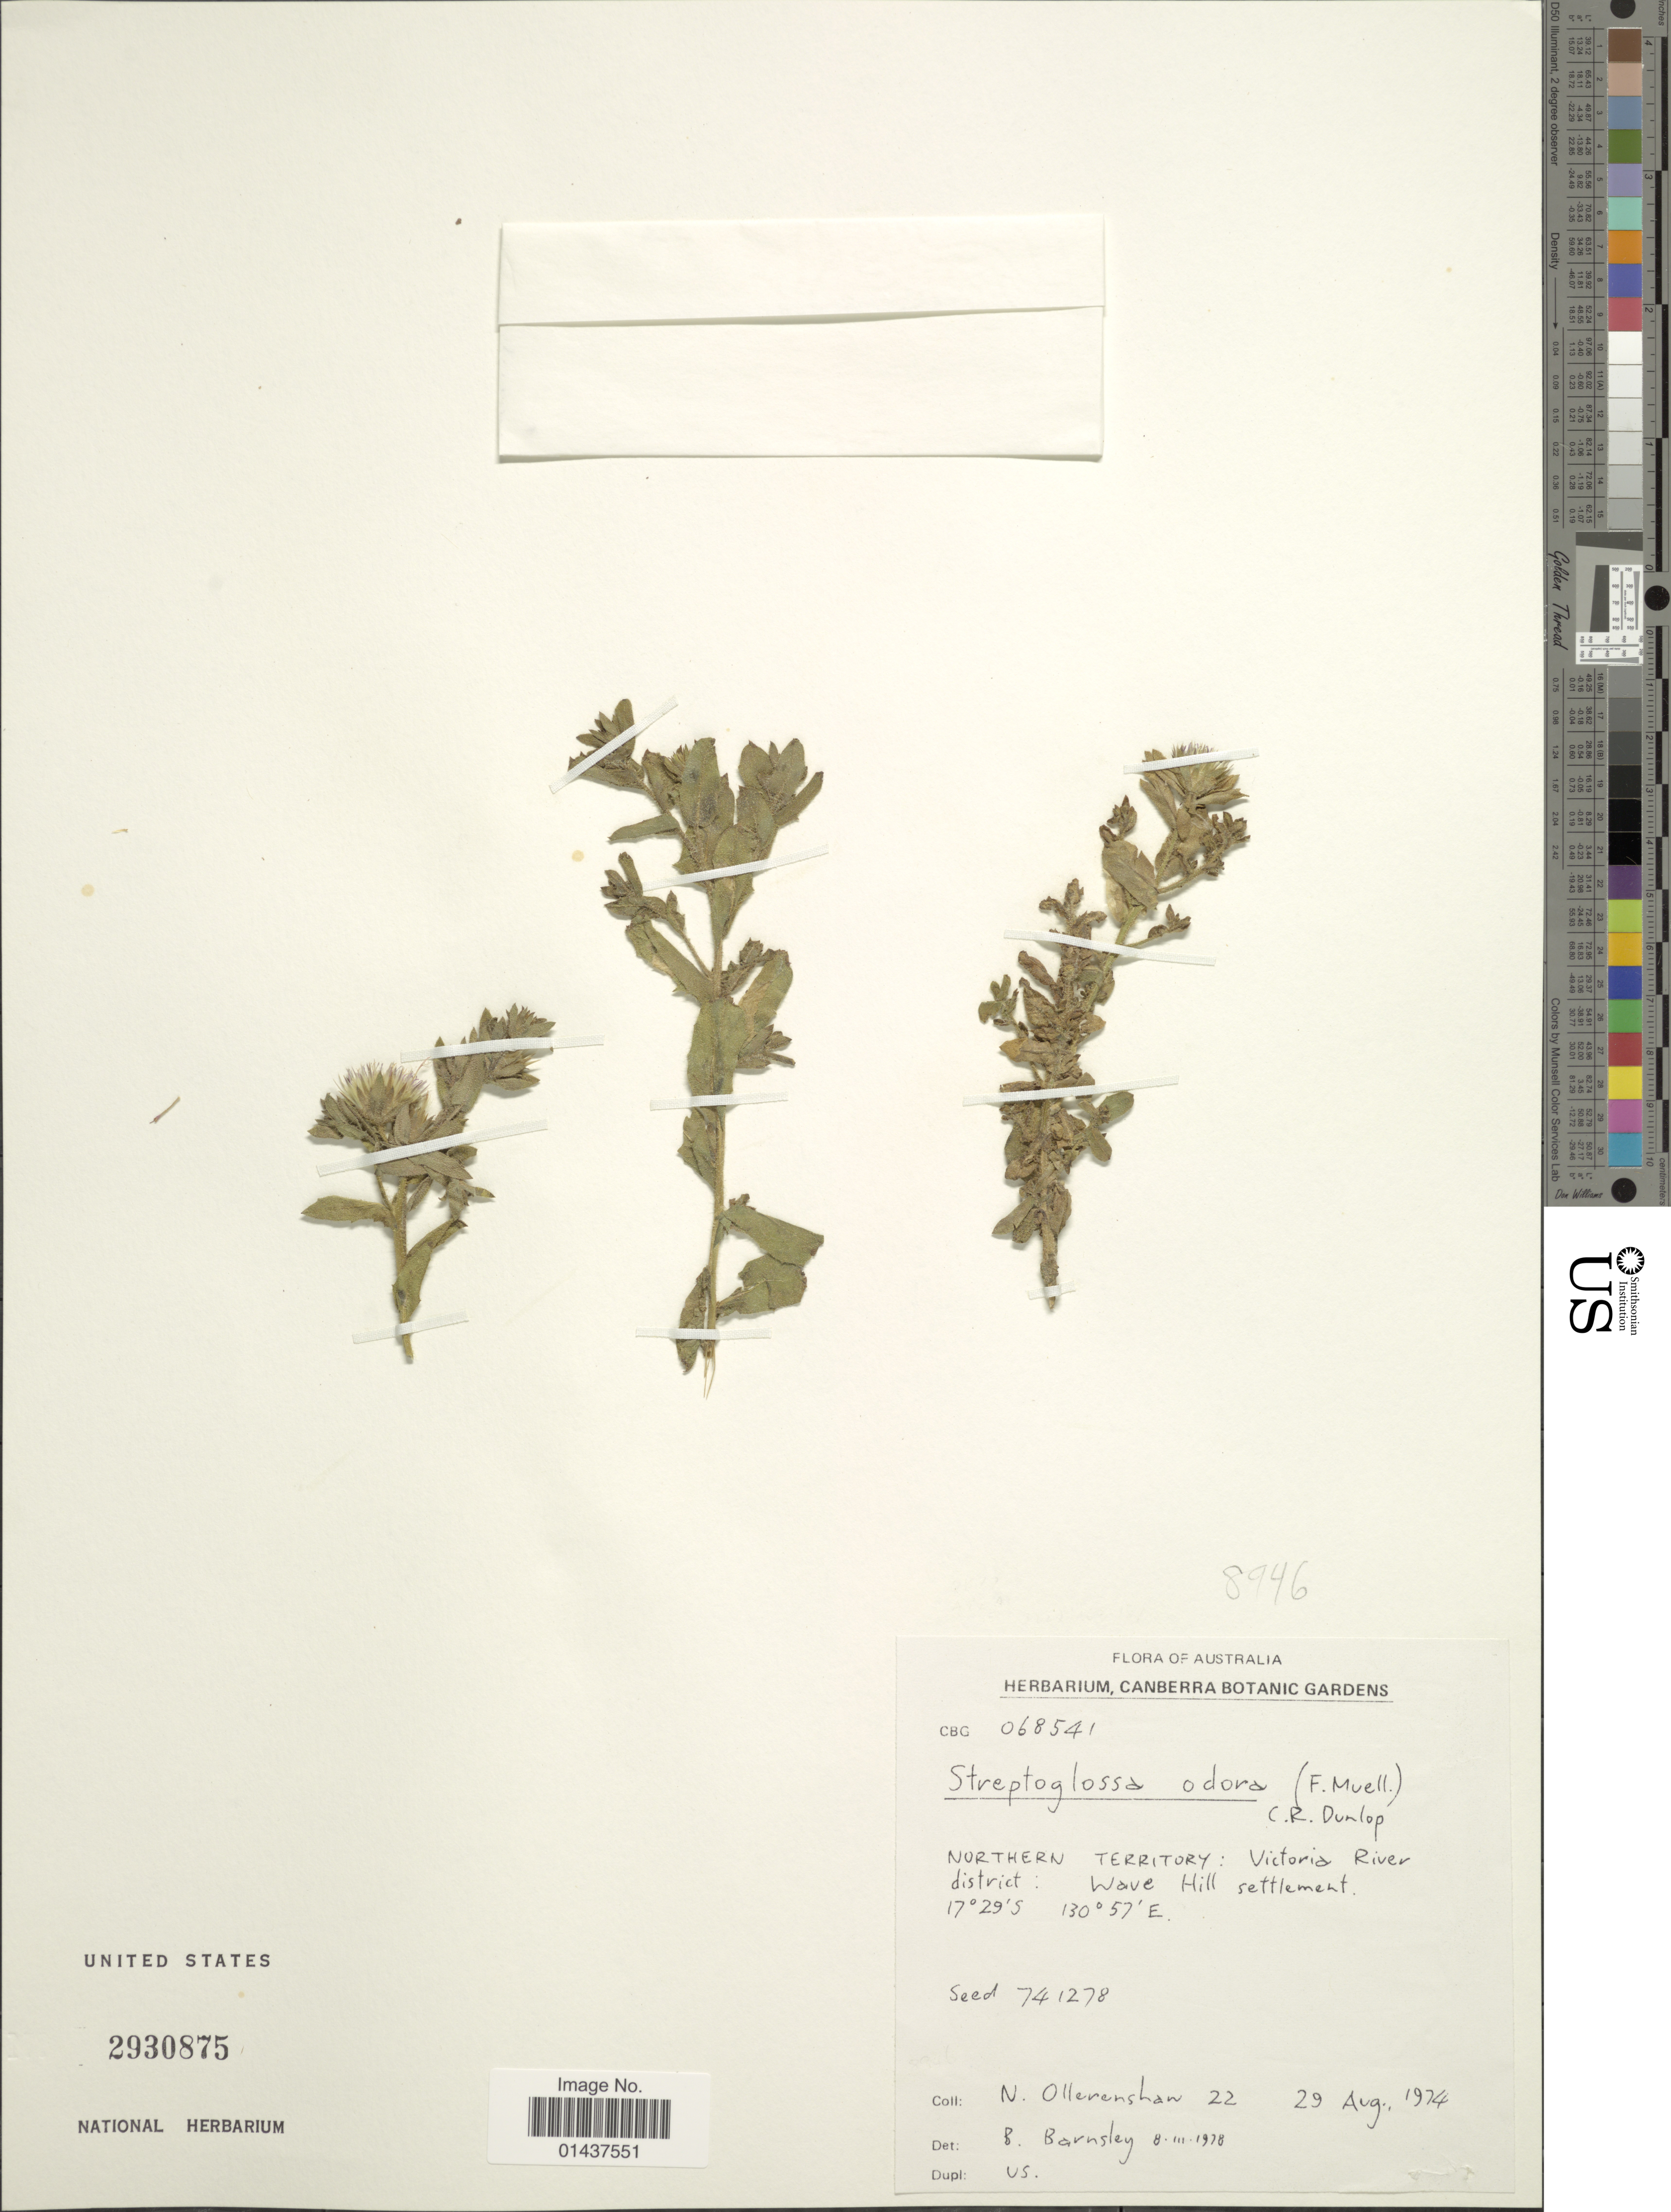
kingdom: Plantae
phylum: Tracheophyta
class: Magnoliopsida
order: Asterales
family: Asteraceae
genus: Streptoglossa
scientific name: Streptoglossa odora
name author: (F. Muell.) Dunlop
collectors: N. Ollerenshaw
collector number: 22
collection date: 1974-08-29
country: Australia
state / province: Northern Territory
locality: Victoria River district: Wave Hill settlement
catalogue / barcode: US 2930875